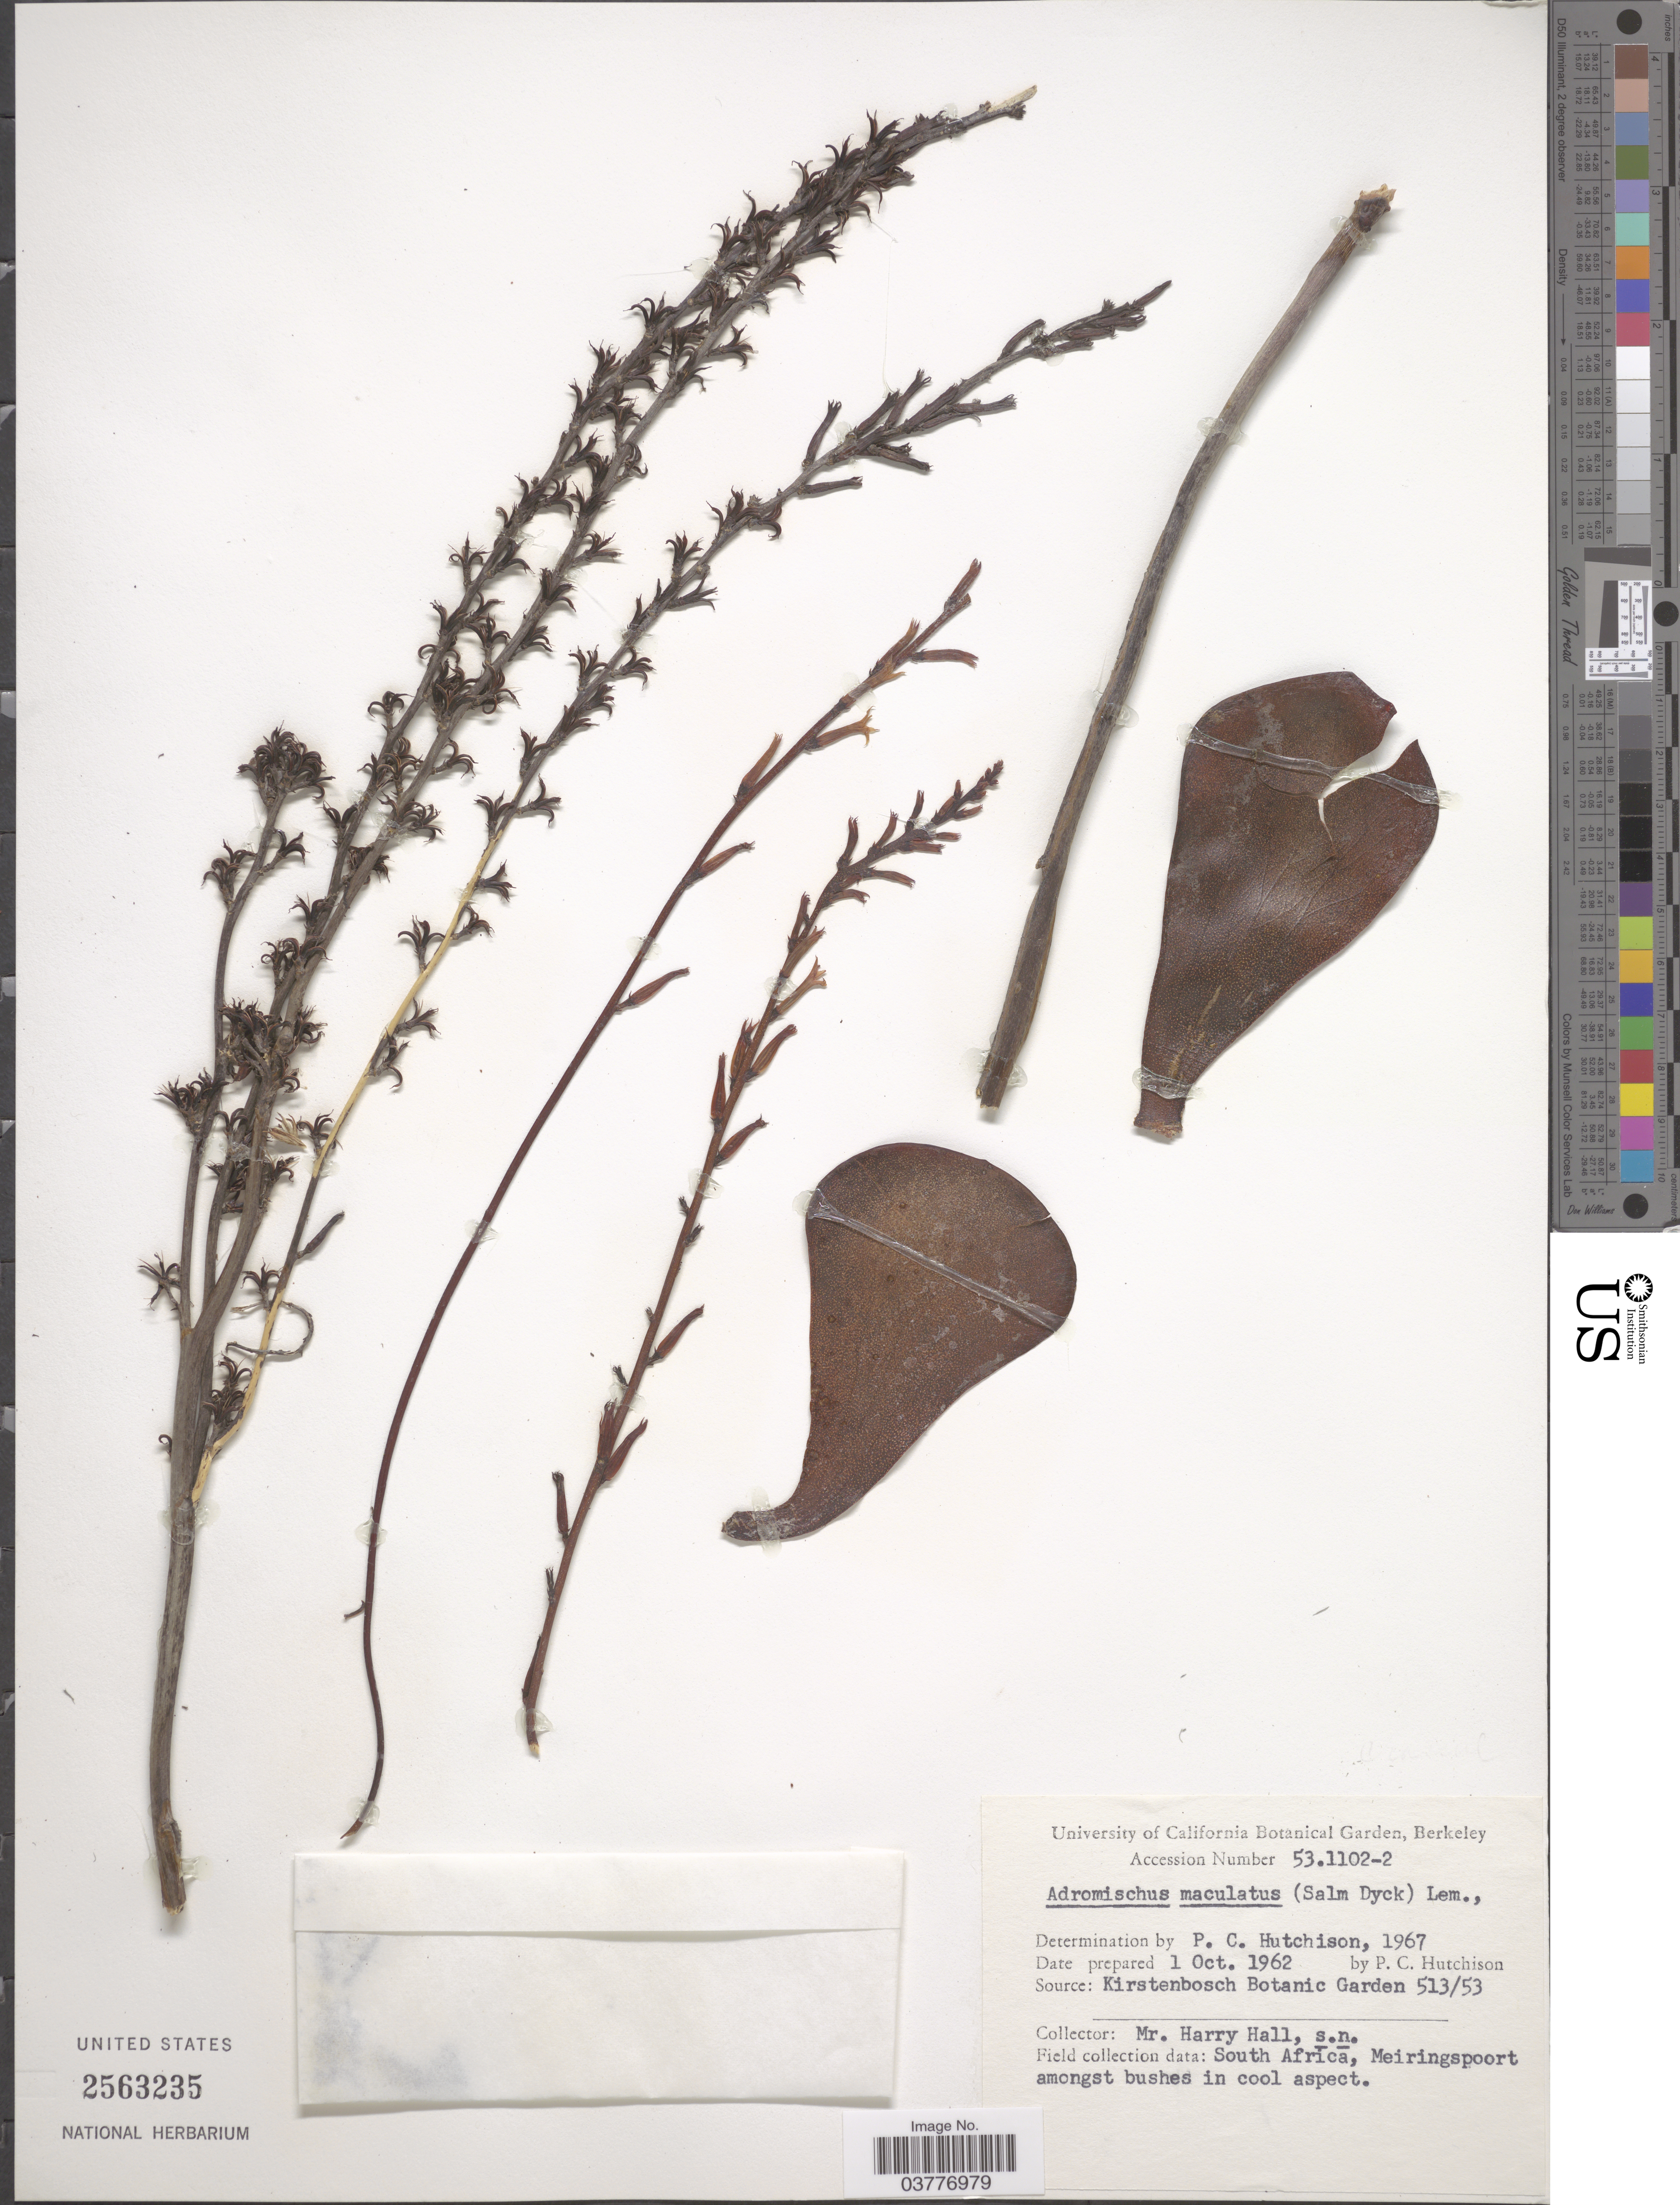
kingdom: Plantae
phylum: Tracheophyta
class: Magnoliopsida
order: Saxifragales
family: Crassulaceae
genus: Adromischus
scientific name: Adromischus maculatus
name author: (Salm-Dyck) Lem.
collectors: P. C. Hutchison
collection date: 1962-10-01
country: United States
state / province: California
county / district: Alameda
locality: University of California Botanical Garden, Berkeley.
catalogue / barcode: US 2563235